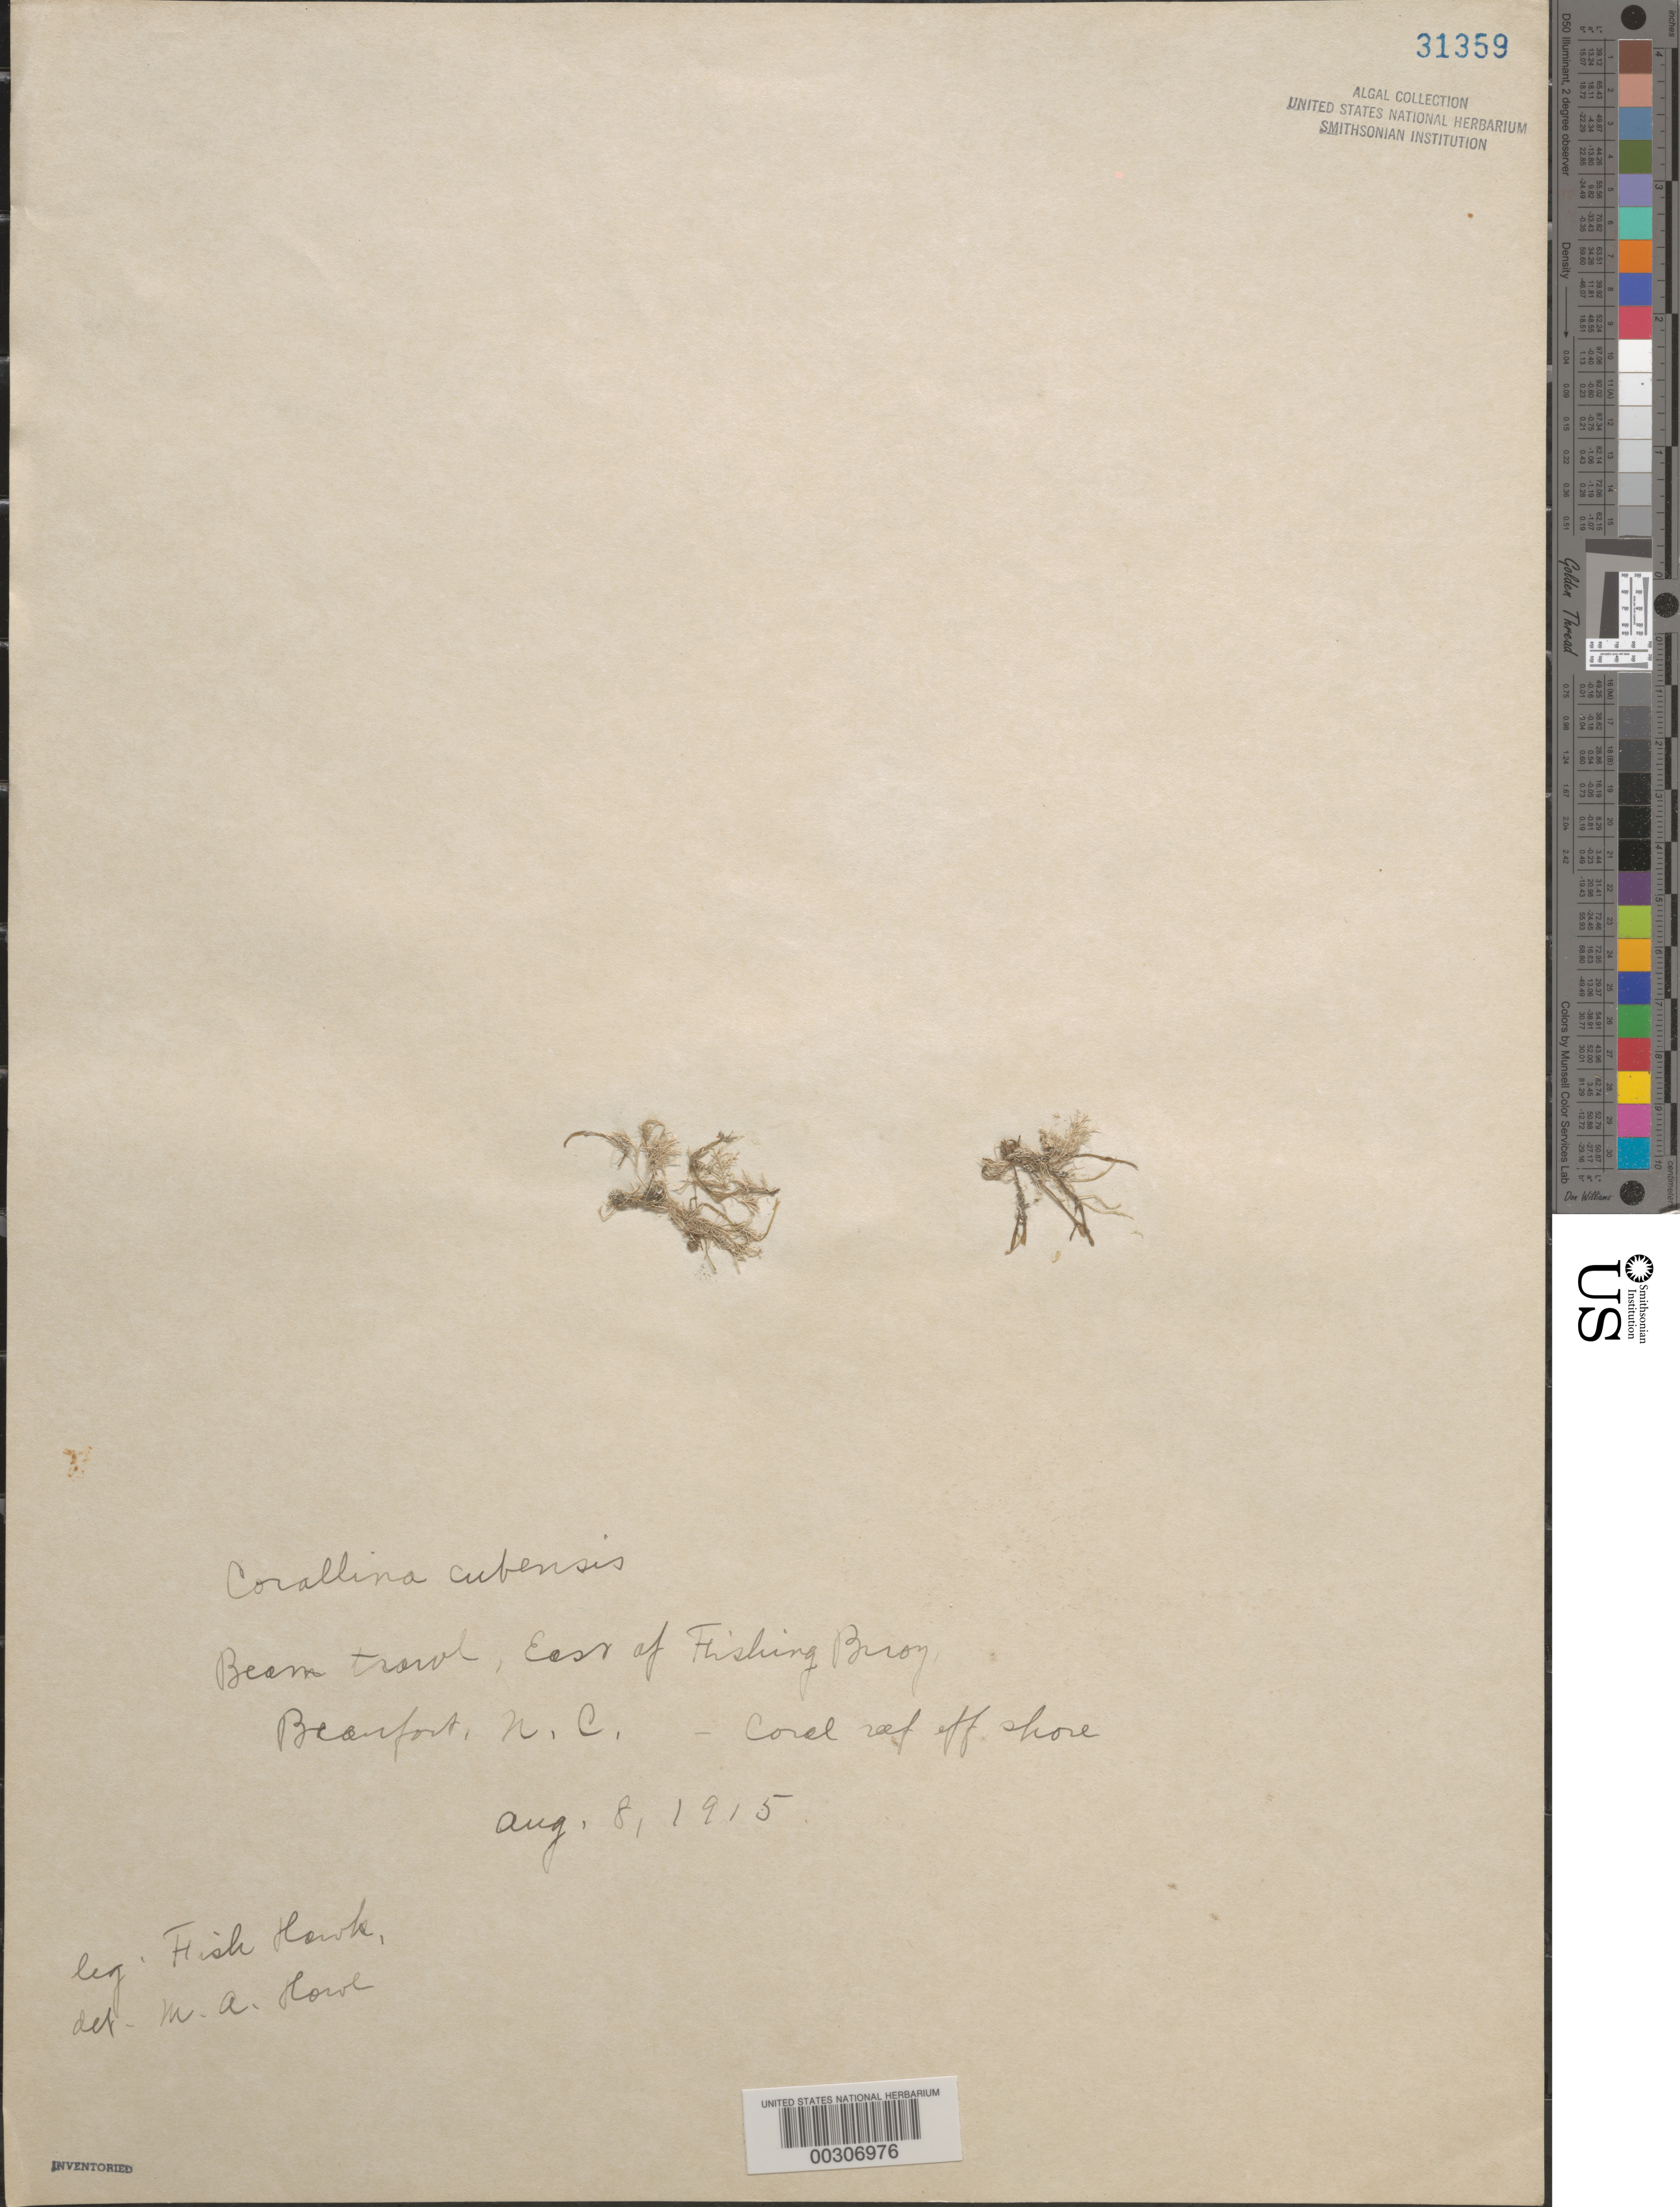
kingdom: Plantae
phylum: Rhodophyta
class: Florideophyceae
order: Corallinales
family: Corallinaceae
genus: Jania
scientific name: Jania cubensis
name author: Mont. ex Kütz.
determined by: Algae name updating Project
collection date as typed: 08 Aug 1915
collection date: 1915-08-08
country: United States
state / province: North Carolina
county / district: Carteret County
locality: Coral reef off Beaufort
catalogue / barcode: US 31359